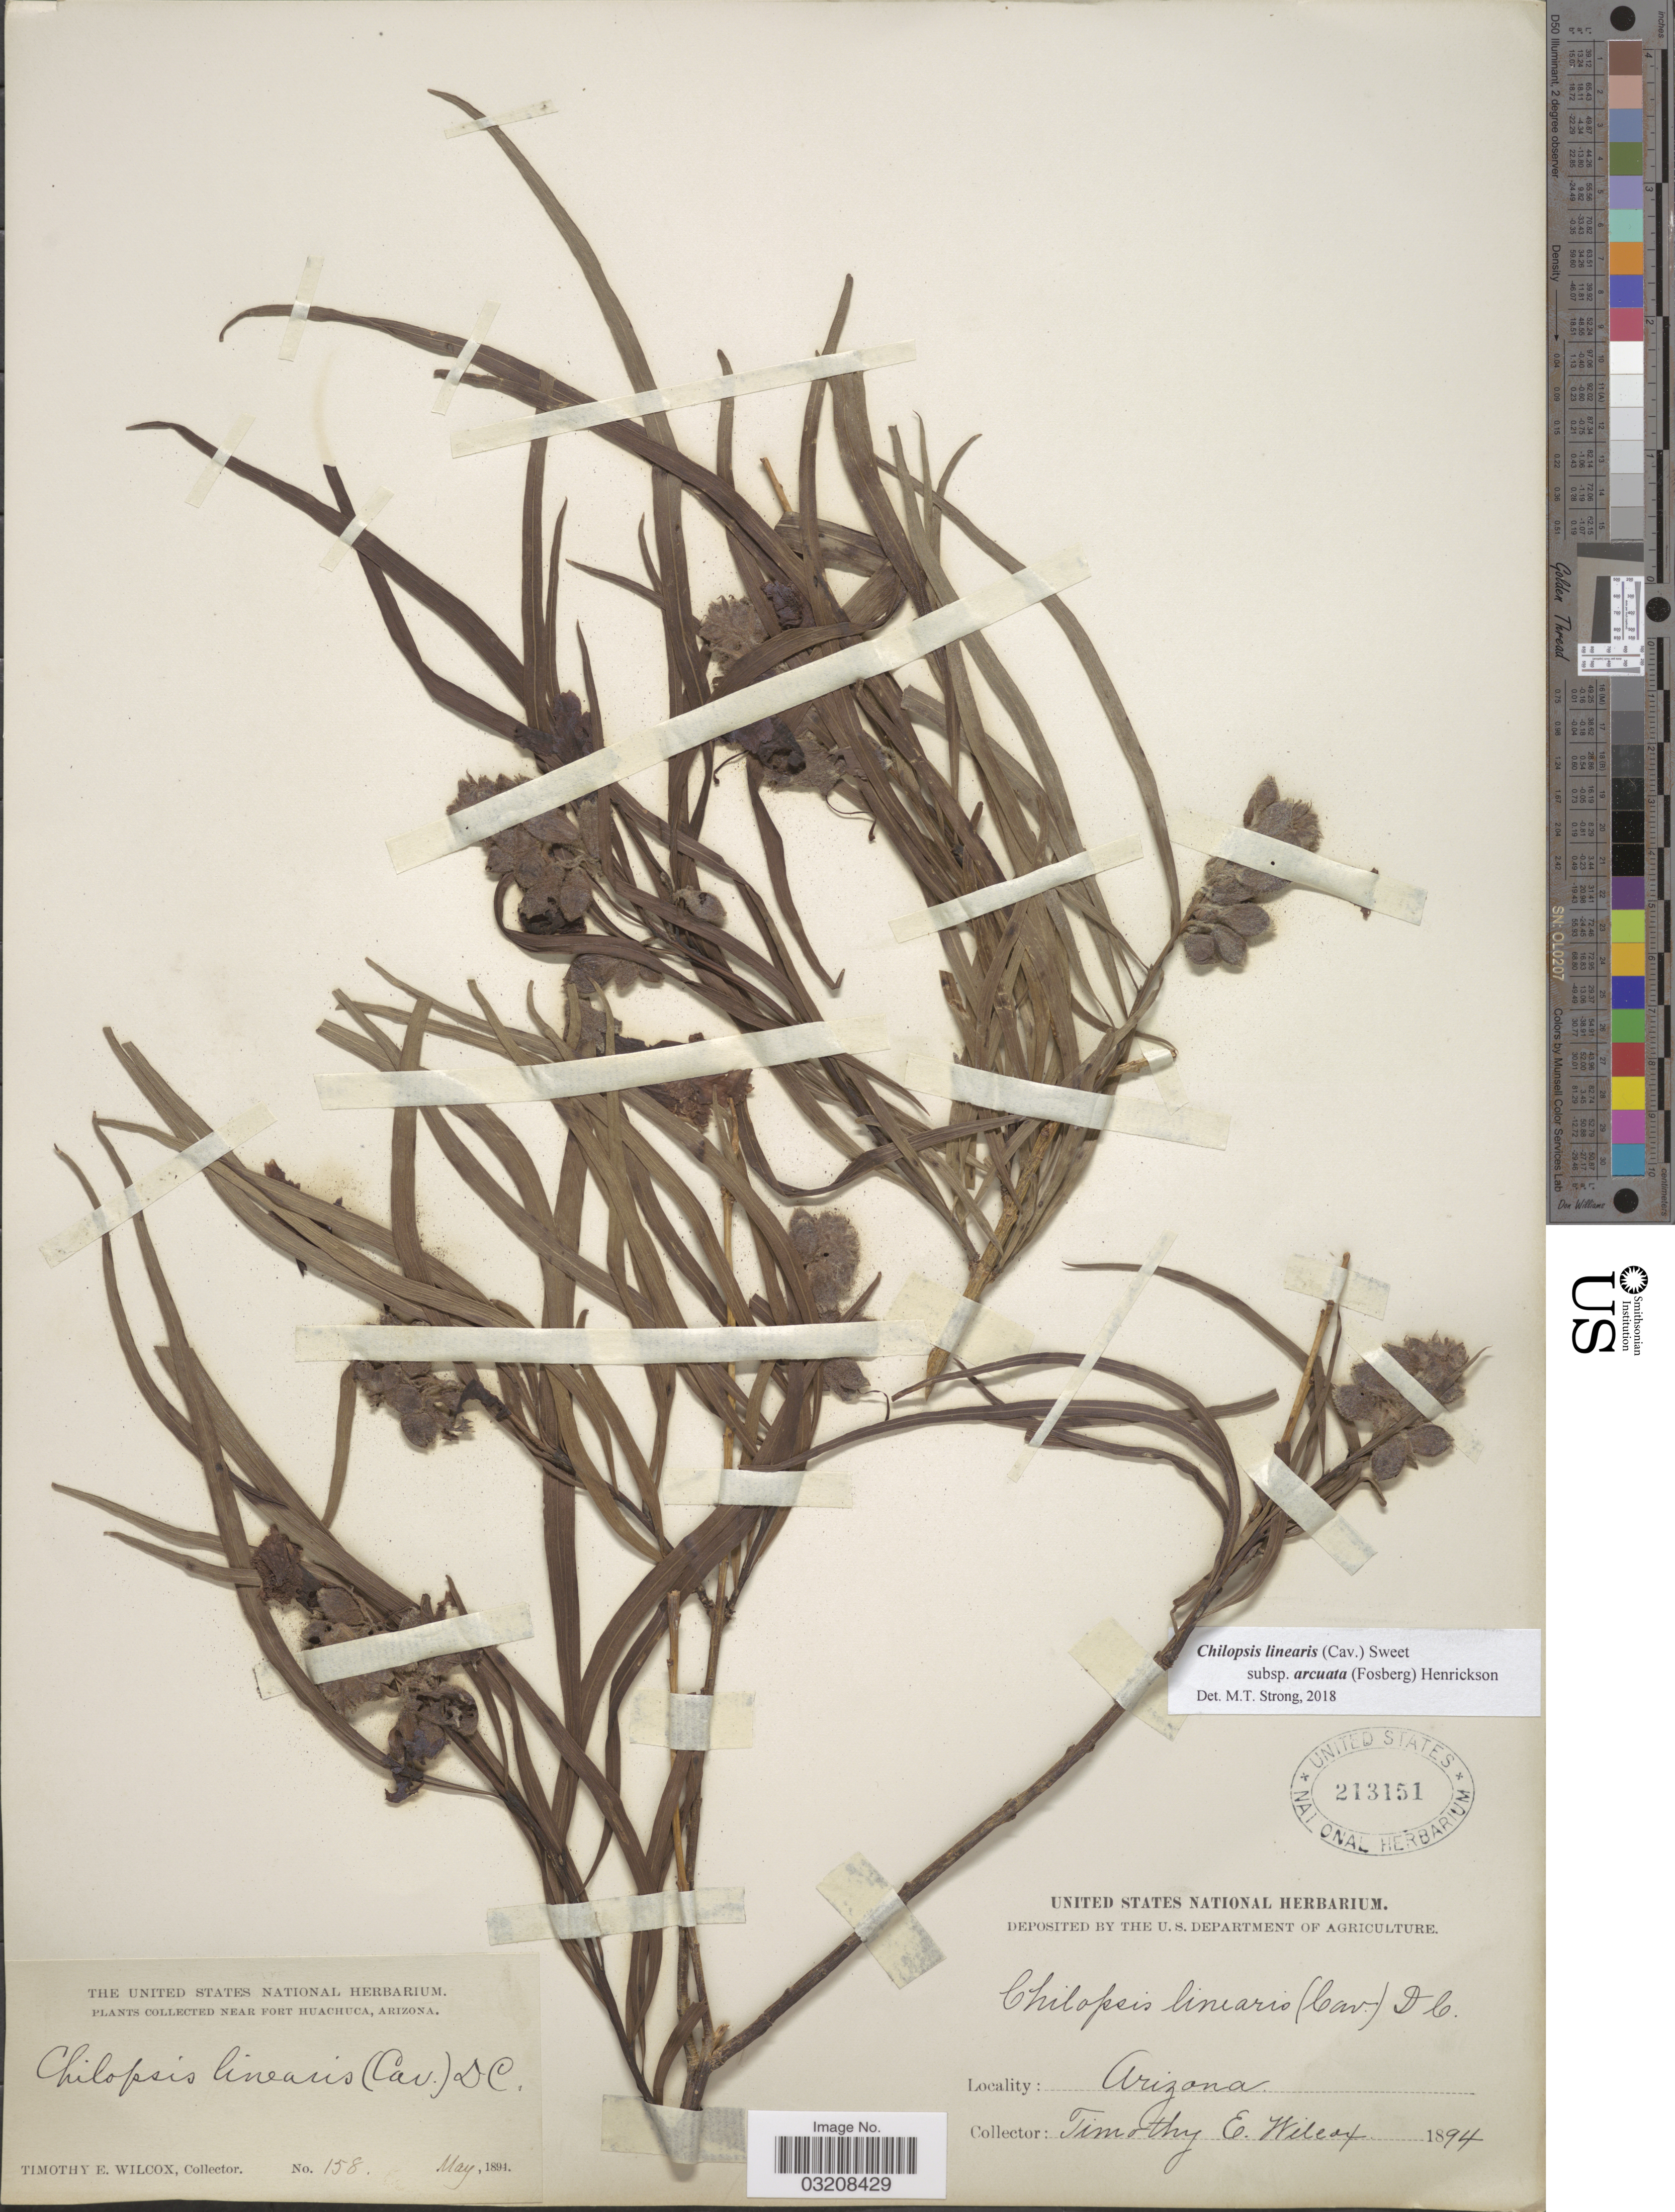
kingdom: Plantae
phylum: Tracheophyta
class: Magnoliopsida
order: Lamiales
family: Bignoniaceae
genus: Chilopsis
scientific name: Chilopsis linearis subsp. arcuata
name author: (Fosberg) Henrickson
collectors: T. E. Wilcox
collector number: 158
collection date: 1894-05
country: United States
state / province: Arizona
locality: Near Fort Huachuca.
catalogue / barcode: US 213151